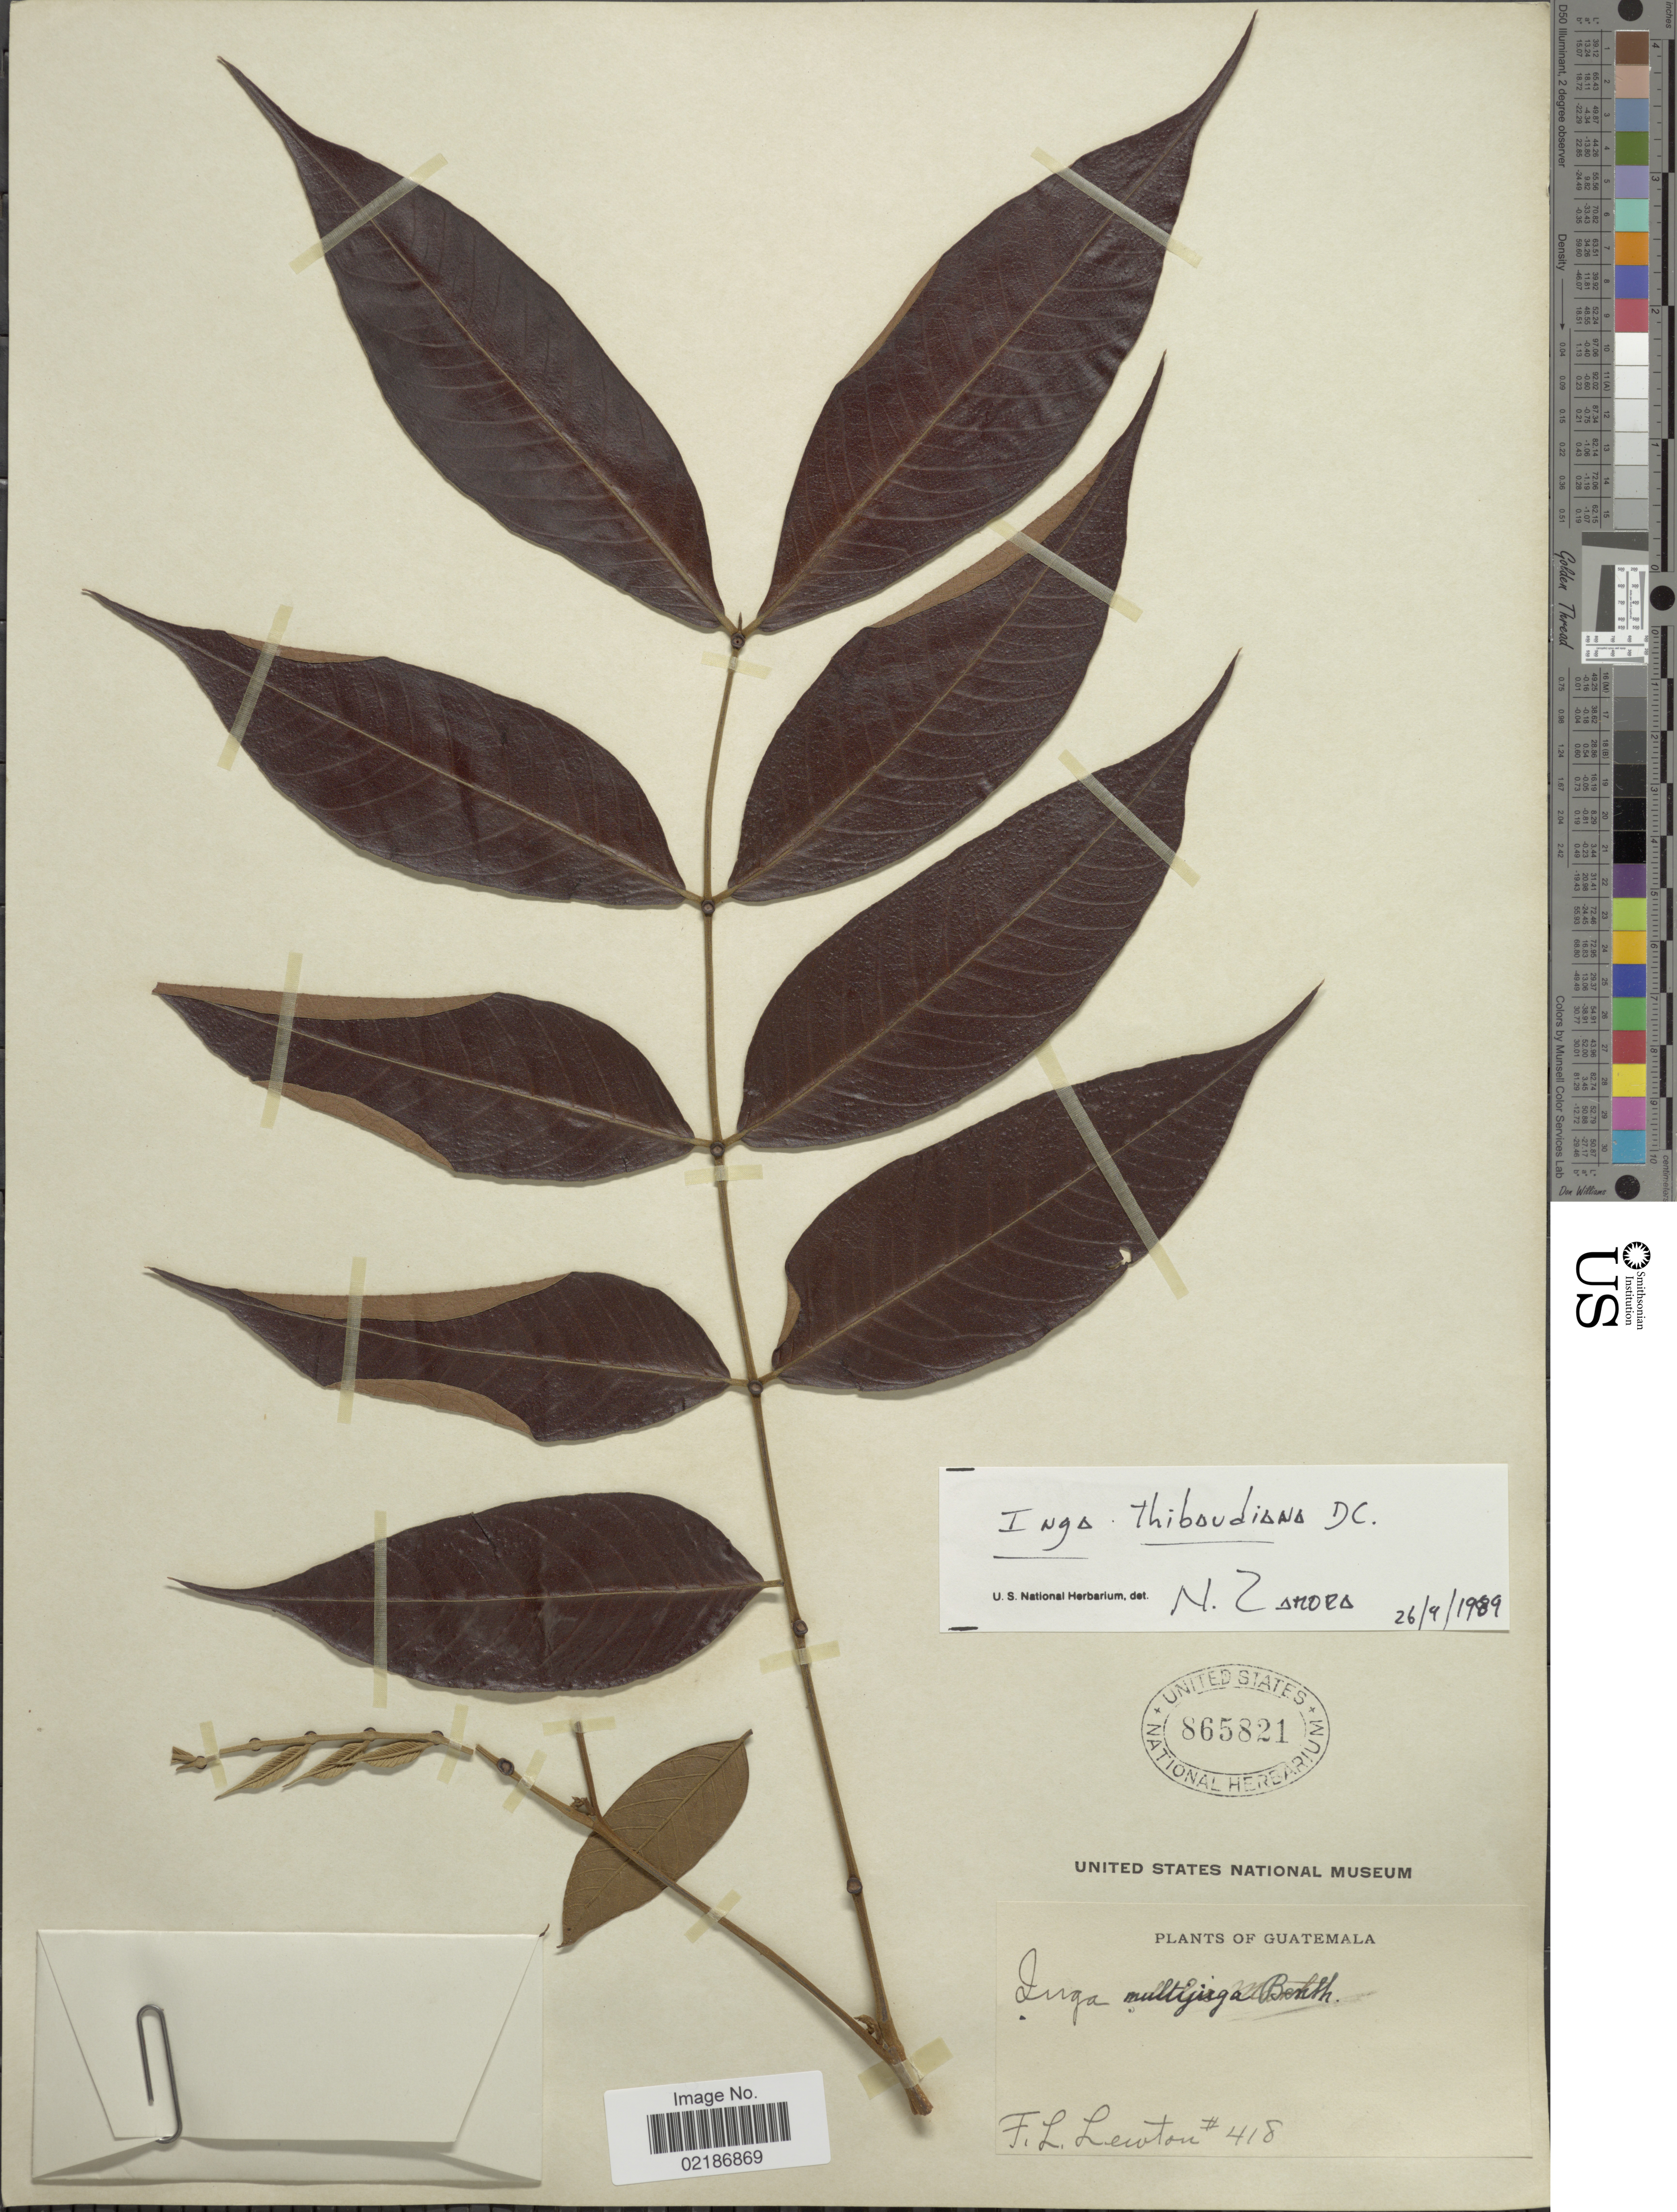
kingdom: Plantae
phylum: Tracheophyta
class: Magnoliopsida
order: Fabales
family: Fabaceae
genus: Inga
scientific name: Inga thibaudiana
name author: DC.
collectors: F. L. Lewton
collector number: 418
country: Guatemala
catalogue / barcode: US 865821